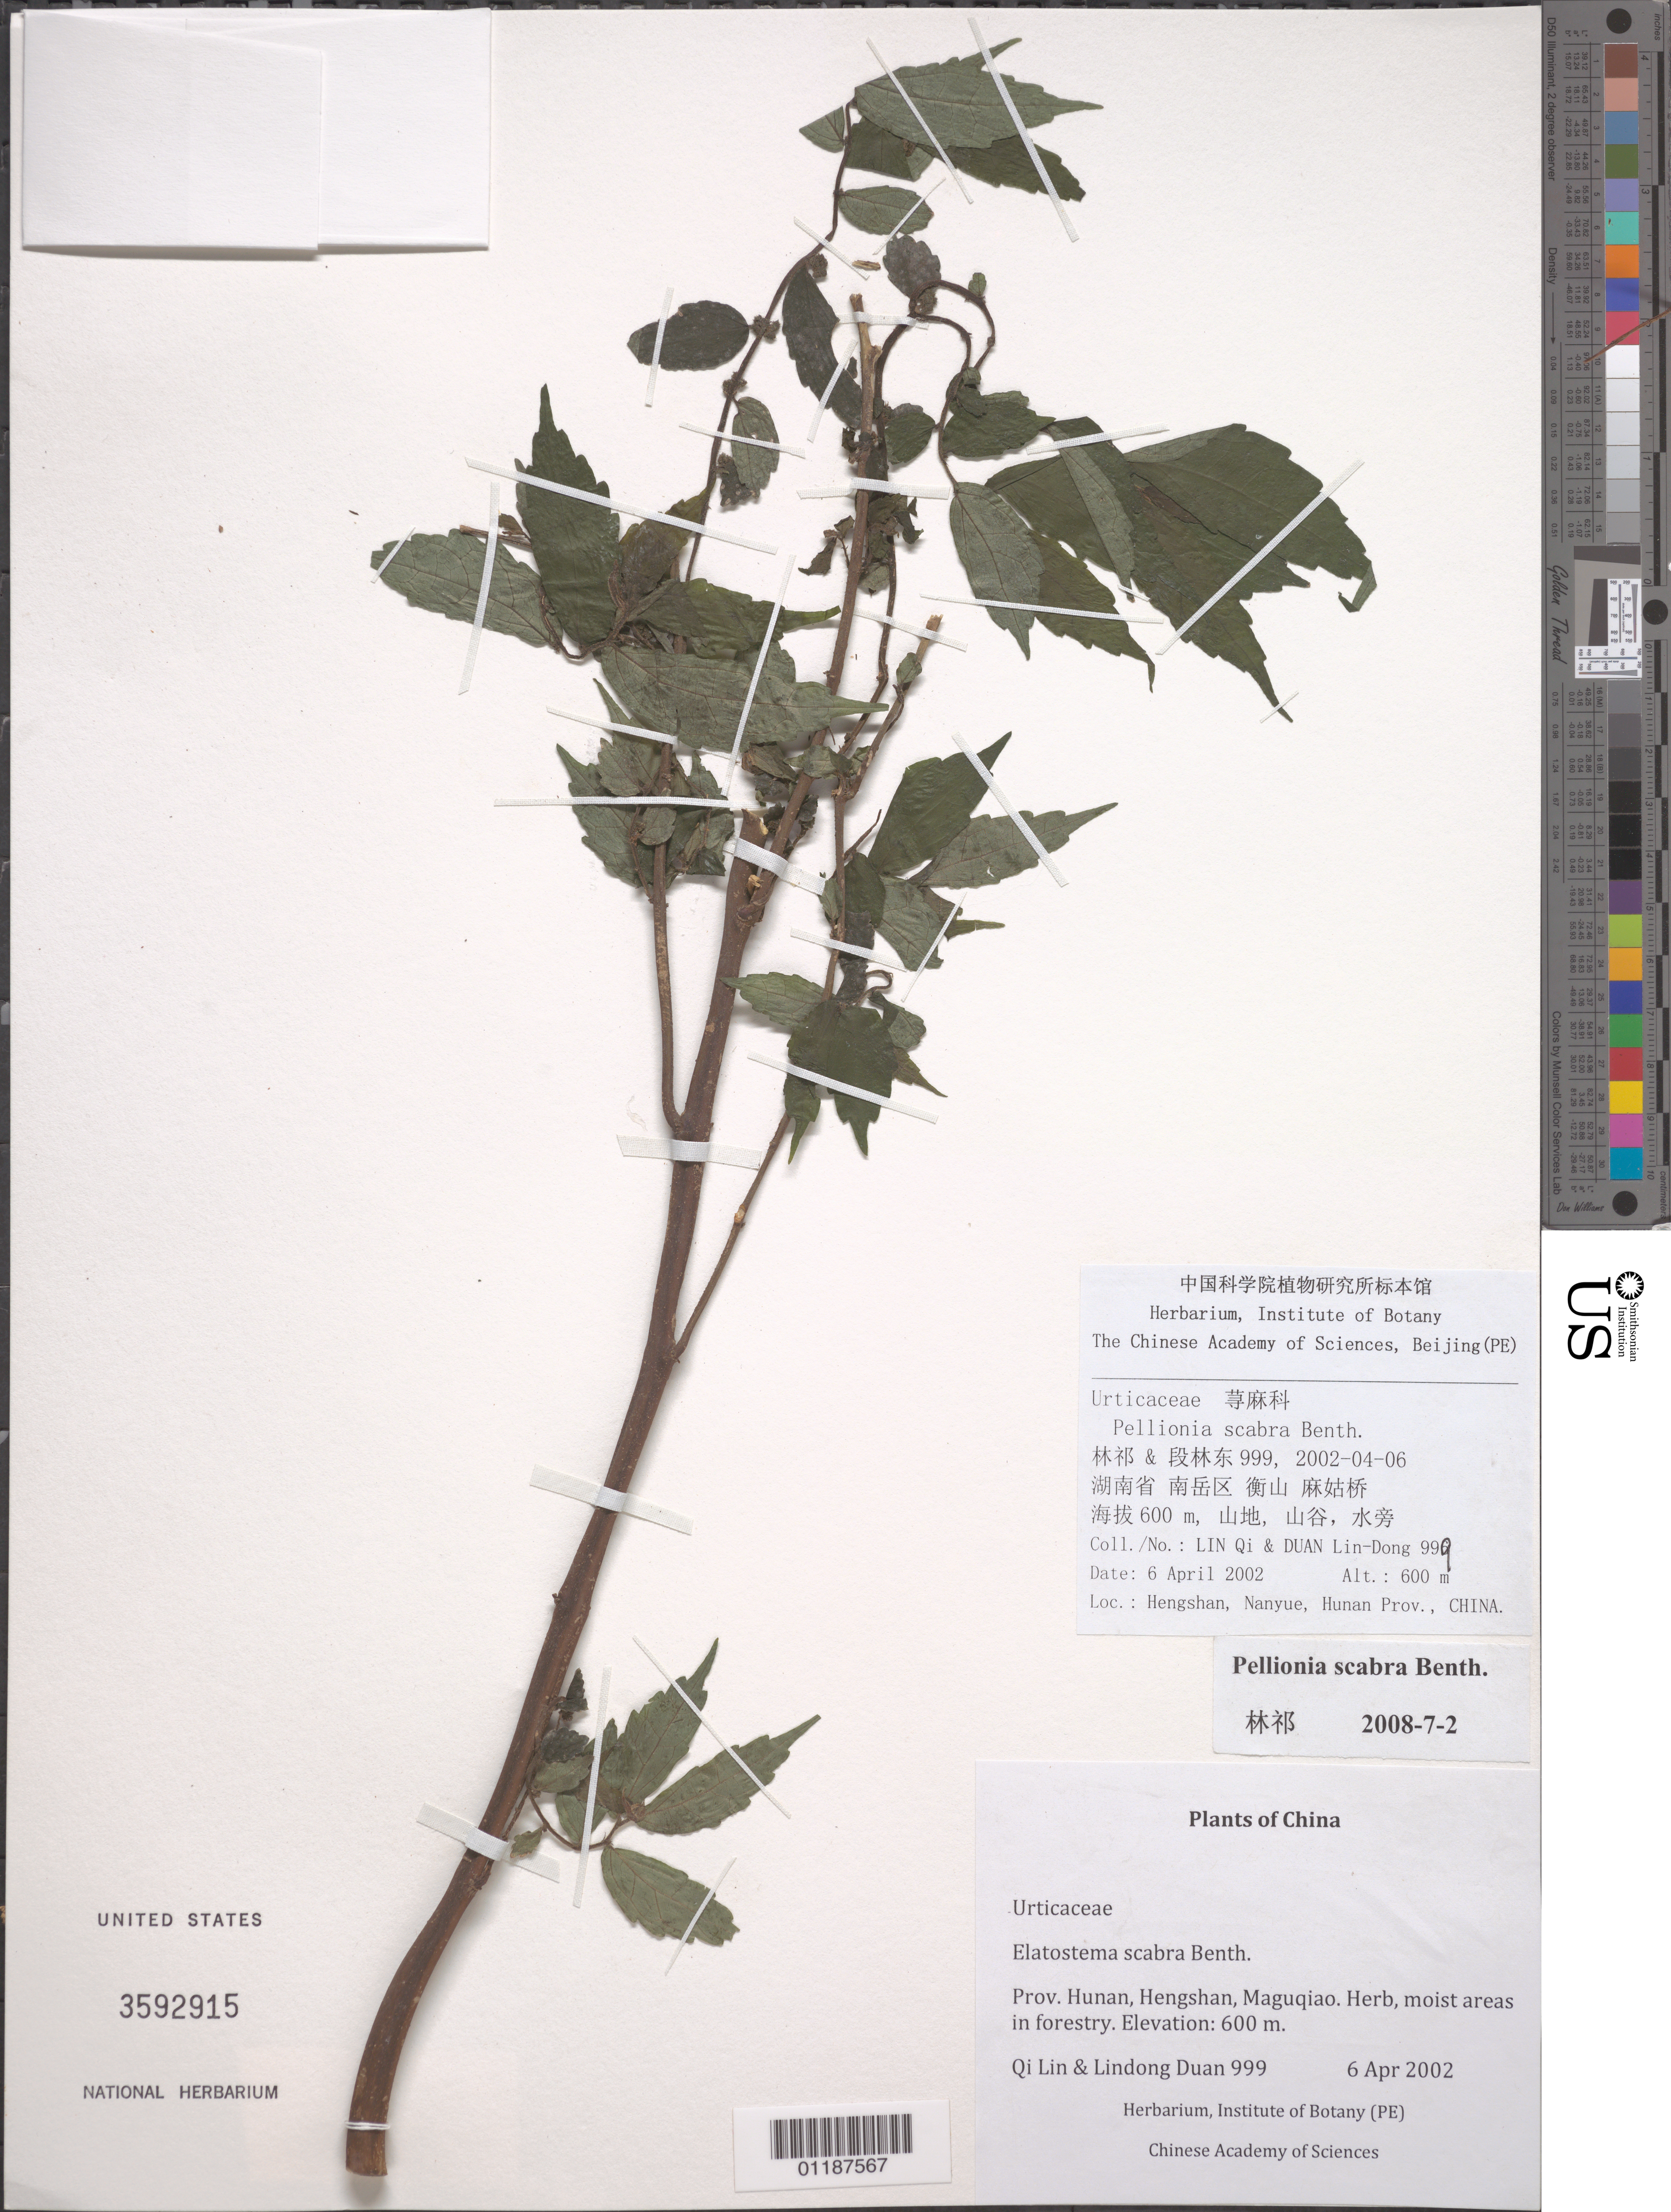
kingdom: Plantae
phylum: Tracheophyta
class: Magnoliopsida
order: Rosales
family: Urticaceae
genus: Pellionia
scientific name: Pellionia scabra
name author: Benth.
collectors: Lin Qi & L. Duan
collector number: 999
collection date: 2002-04-06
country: China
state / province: Hunan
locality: Hengshan, Maguqiao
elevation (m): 600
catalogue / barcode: US 3592915